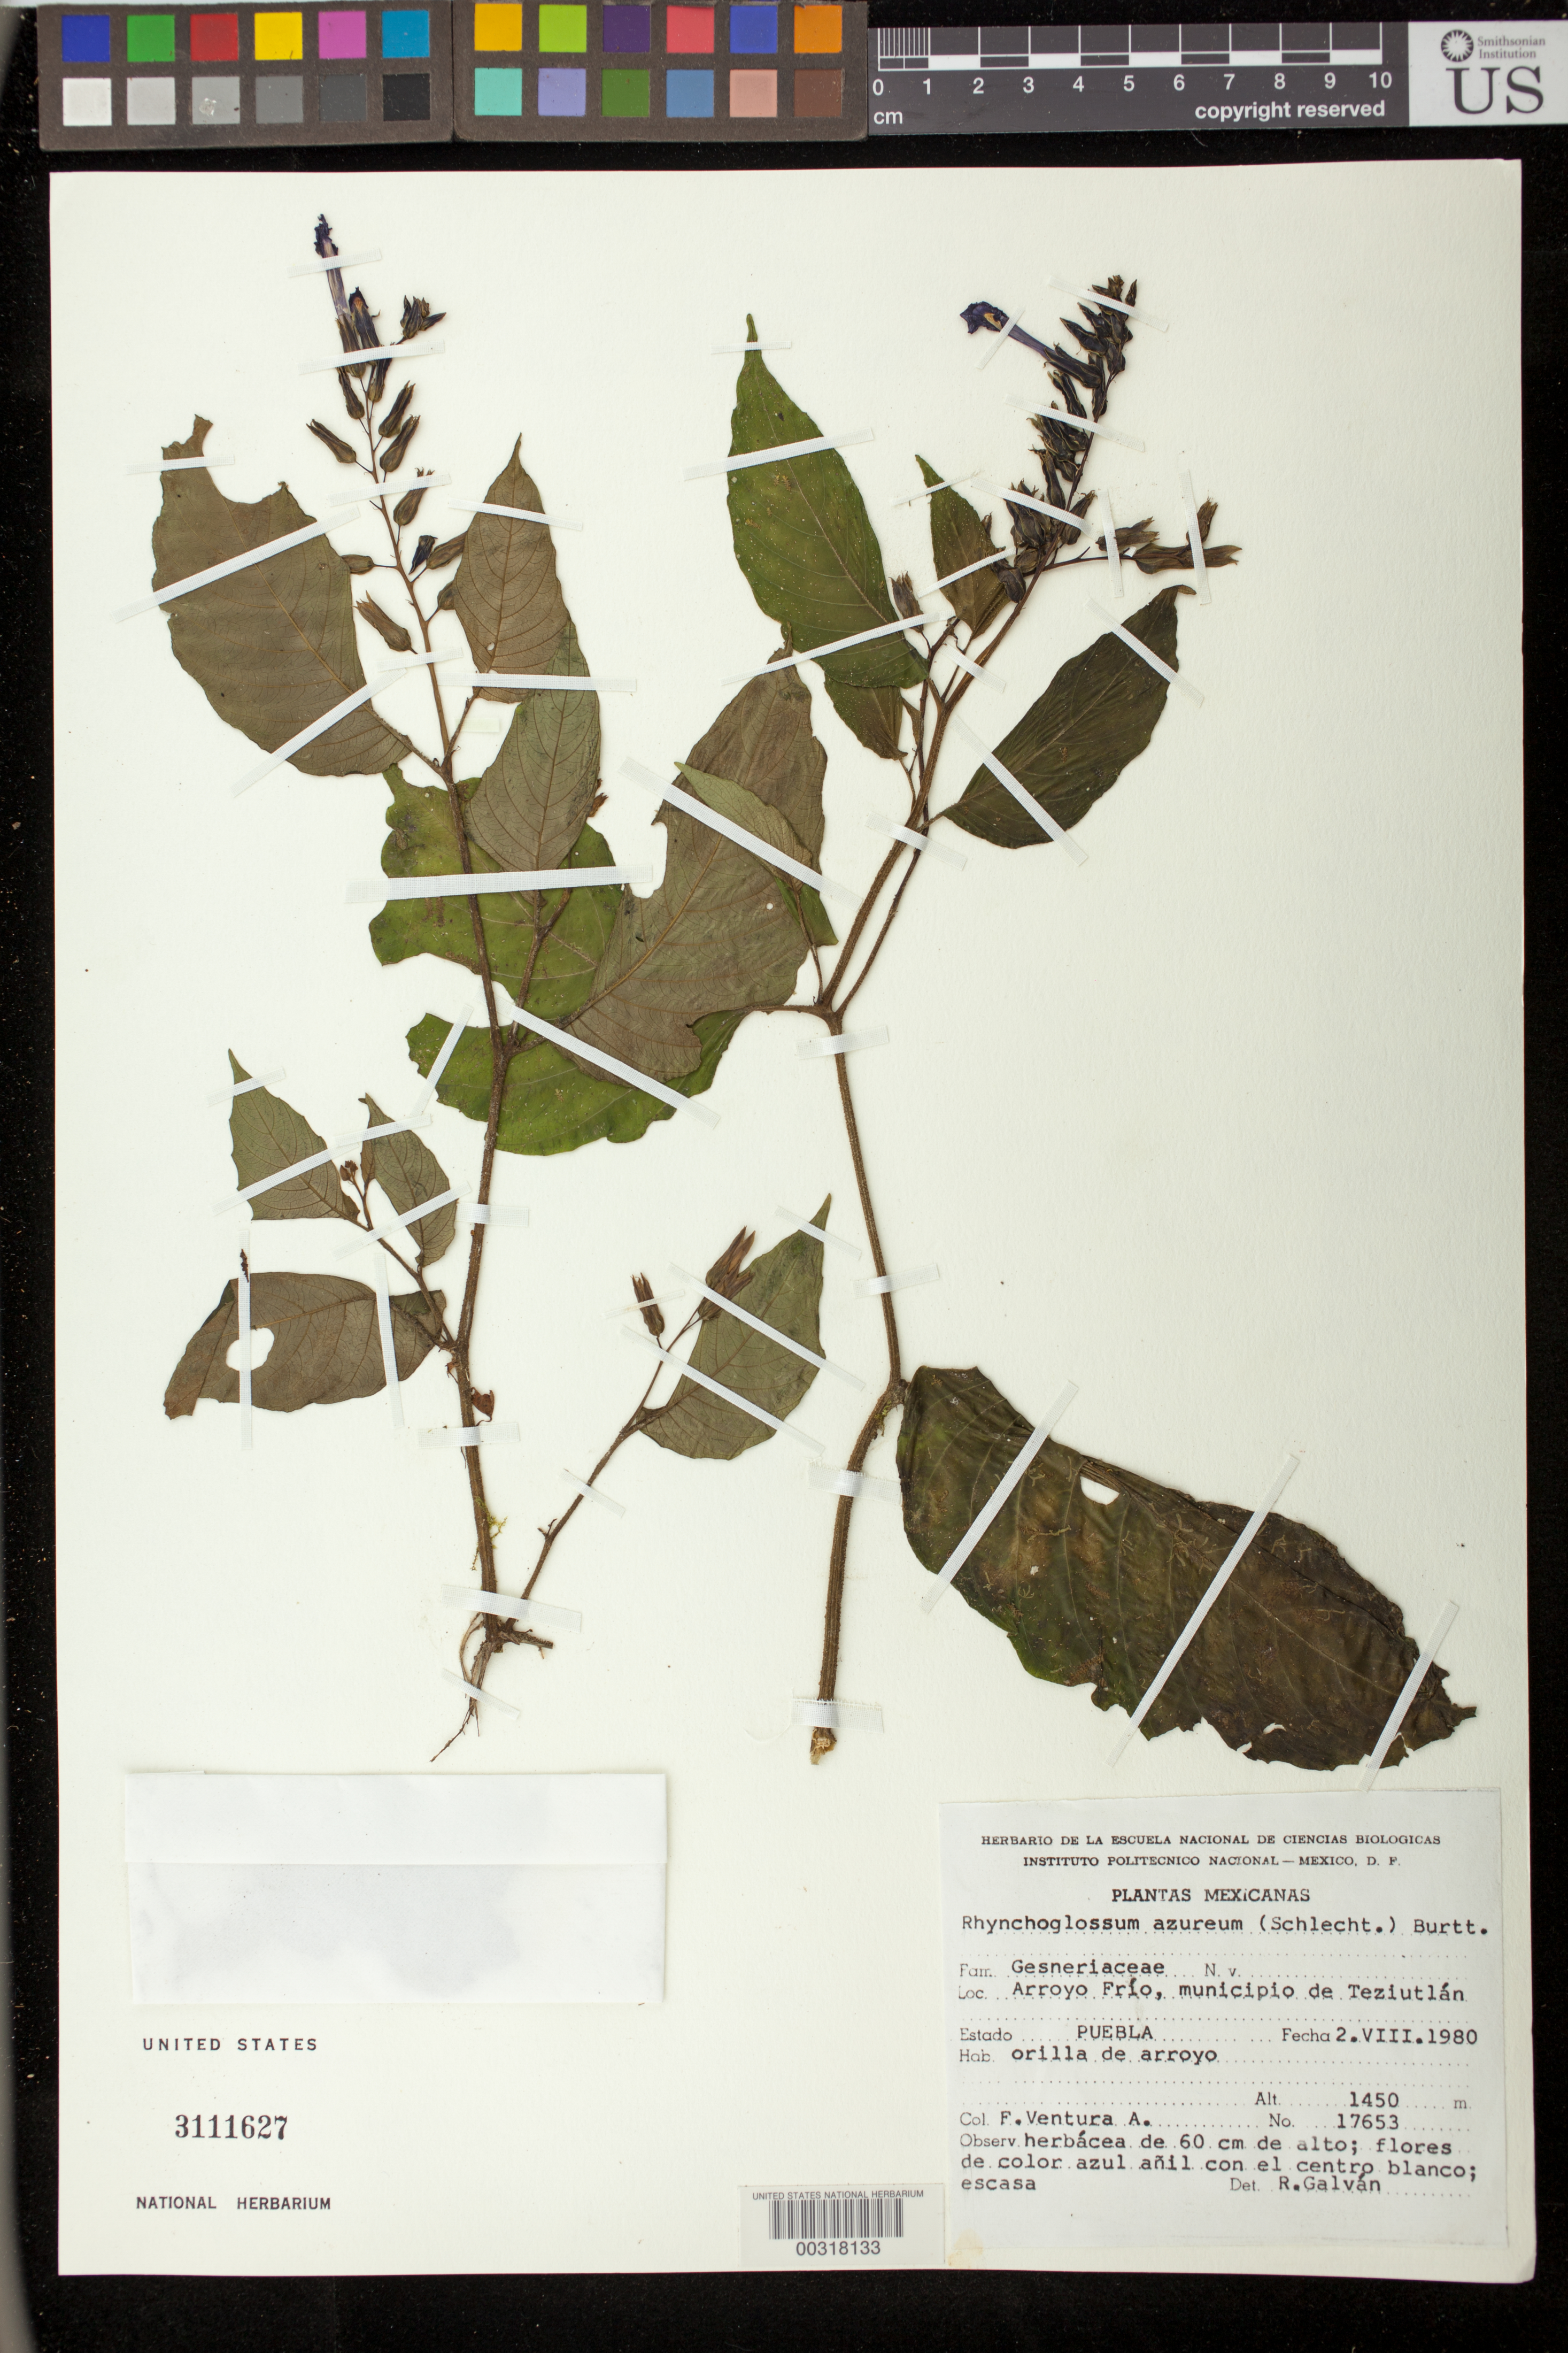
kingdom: Plantae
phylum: Tracheophyta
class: Magnoliopsida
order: Lamiales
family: Gesneriaceae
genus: Rhynchoglossum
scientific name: Rhynchoglossum azureum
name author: (Schltdl.) B.L. Burtt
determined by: Skog, Laurence E.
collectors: F. Ventura-A.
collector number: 17653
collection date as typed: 02 Aug 1980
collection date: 1980-08-02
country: Mexico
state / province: Puebla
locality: Arroyo Frio, Mun. of Teziutlan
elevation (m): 1450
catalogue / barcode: US 3111627